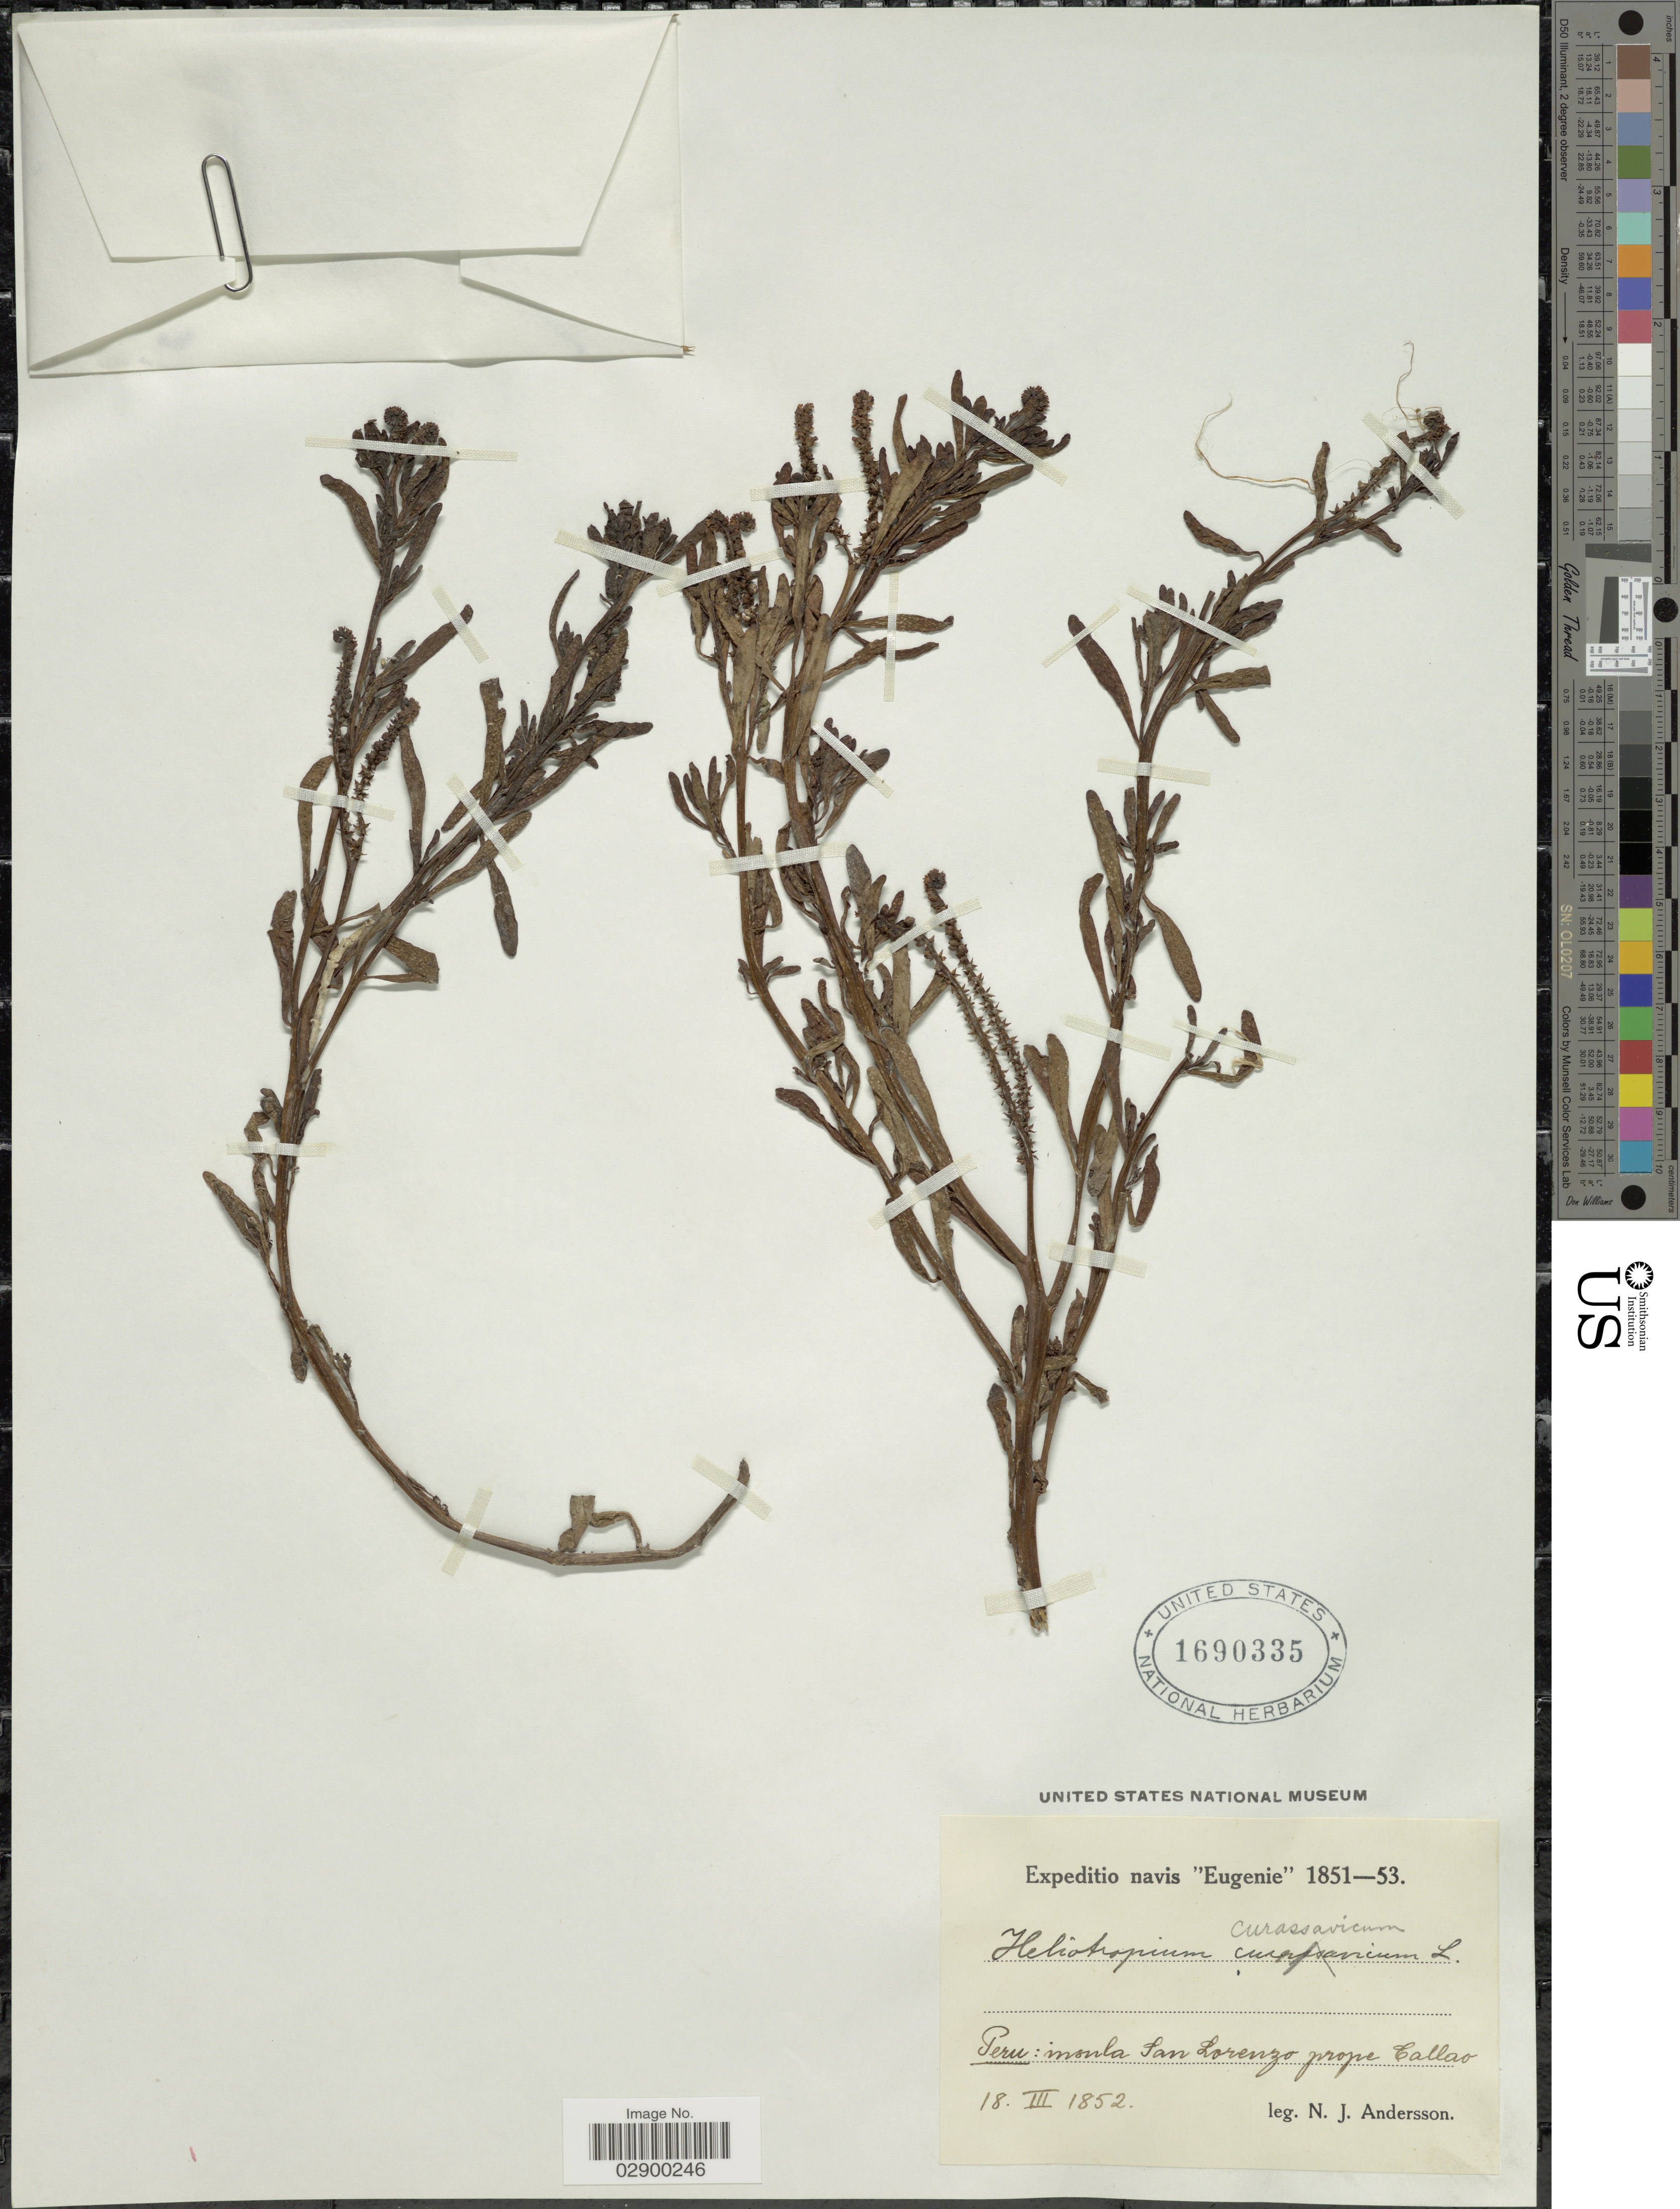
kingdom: Plantae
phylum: Tracheophyta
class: Magnoliopsida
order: Boraginales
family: Heliotropiaceae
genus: Heliotropium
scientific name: Heliotropium curassavicum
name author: L.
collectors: N. J. Andersson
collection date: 1852-03-18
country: Peru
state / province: Lima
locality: Peru: insula San Lorenzo prope Callao.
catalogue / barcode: US 1690335